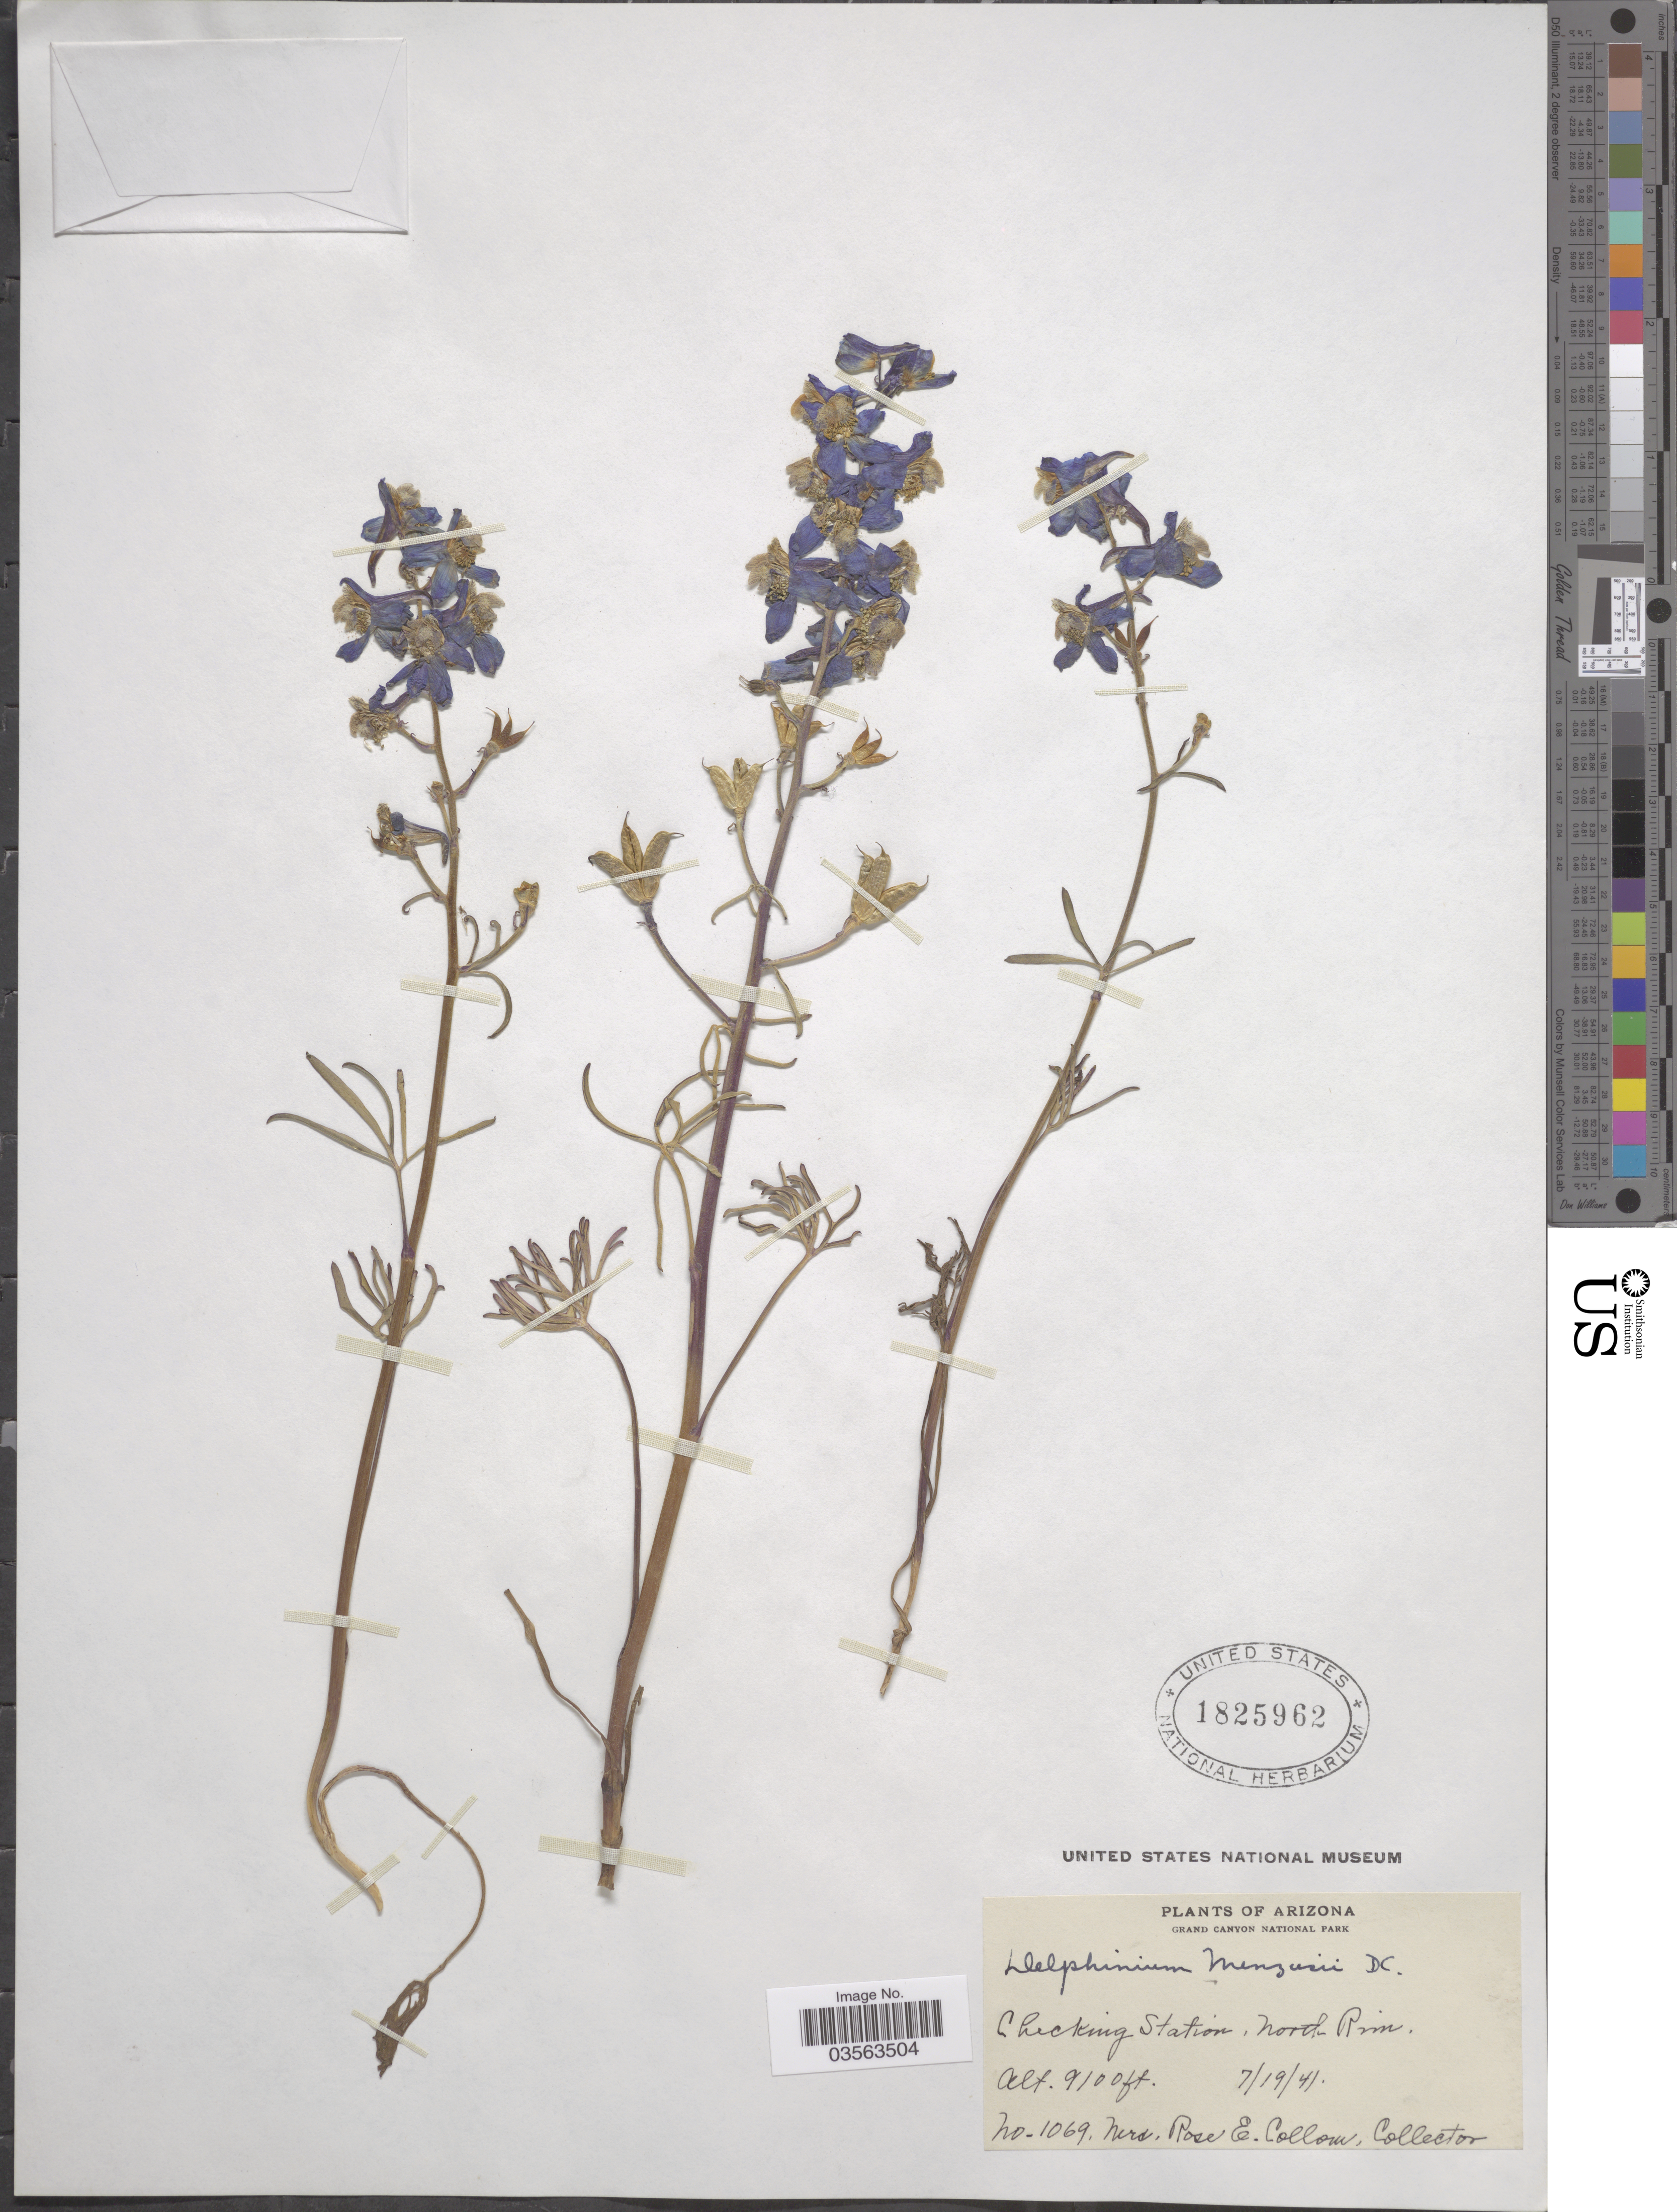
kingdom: Plantae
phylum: Tracheophyta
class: Magnoliopsida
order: Ranunculales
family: Ranunculaceae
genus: Delphinium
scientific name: Delphinium menziesii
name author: DC.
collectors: R. E. Collom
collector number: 1069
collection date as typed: Transcribed d/m/y: 19/7/41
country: United States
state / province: Arizona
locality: Grand Canyon National Park. Checking Station, North Rim.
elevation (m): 2774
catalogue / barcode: US 1825962